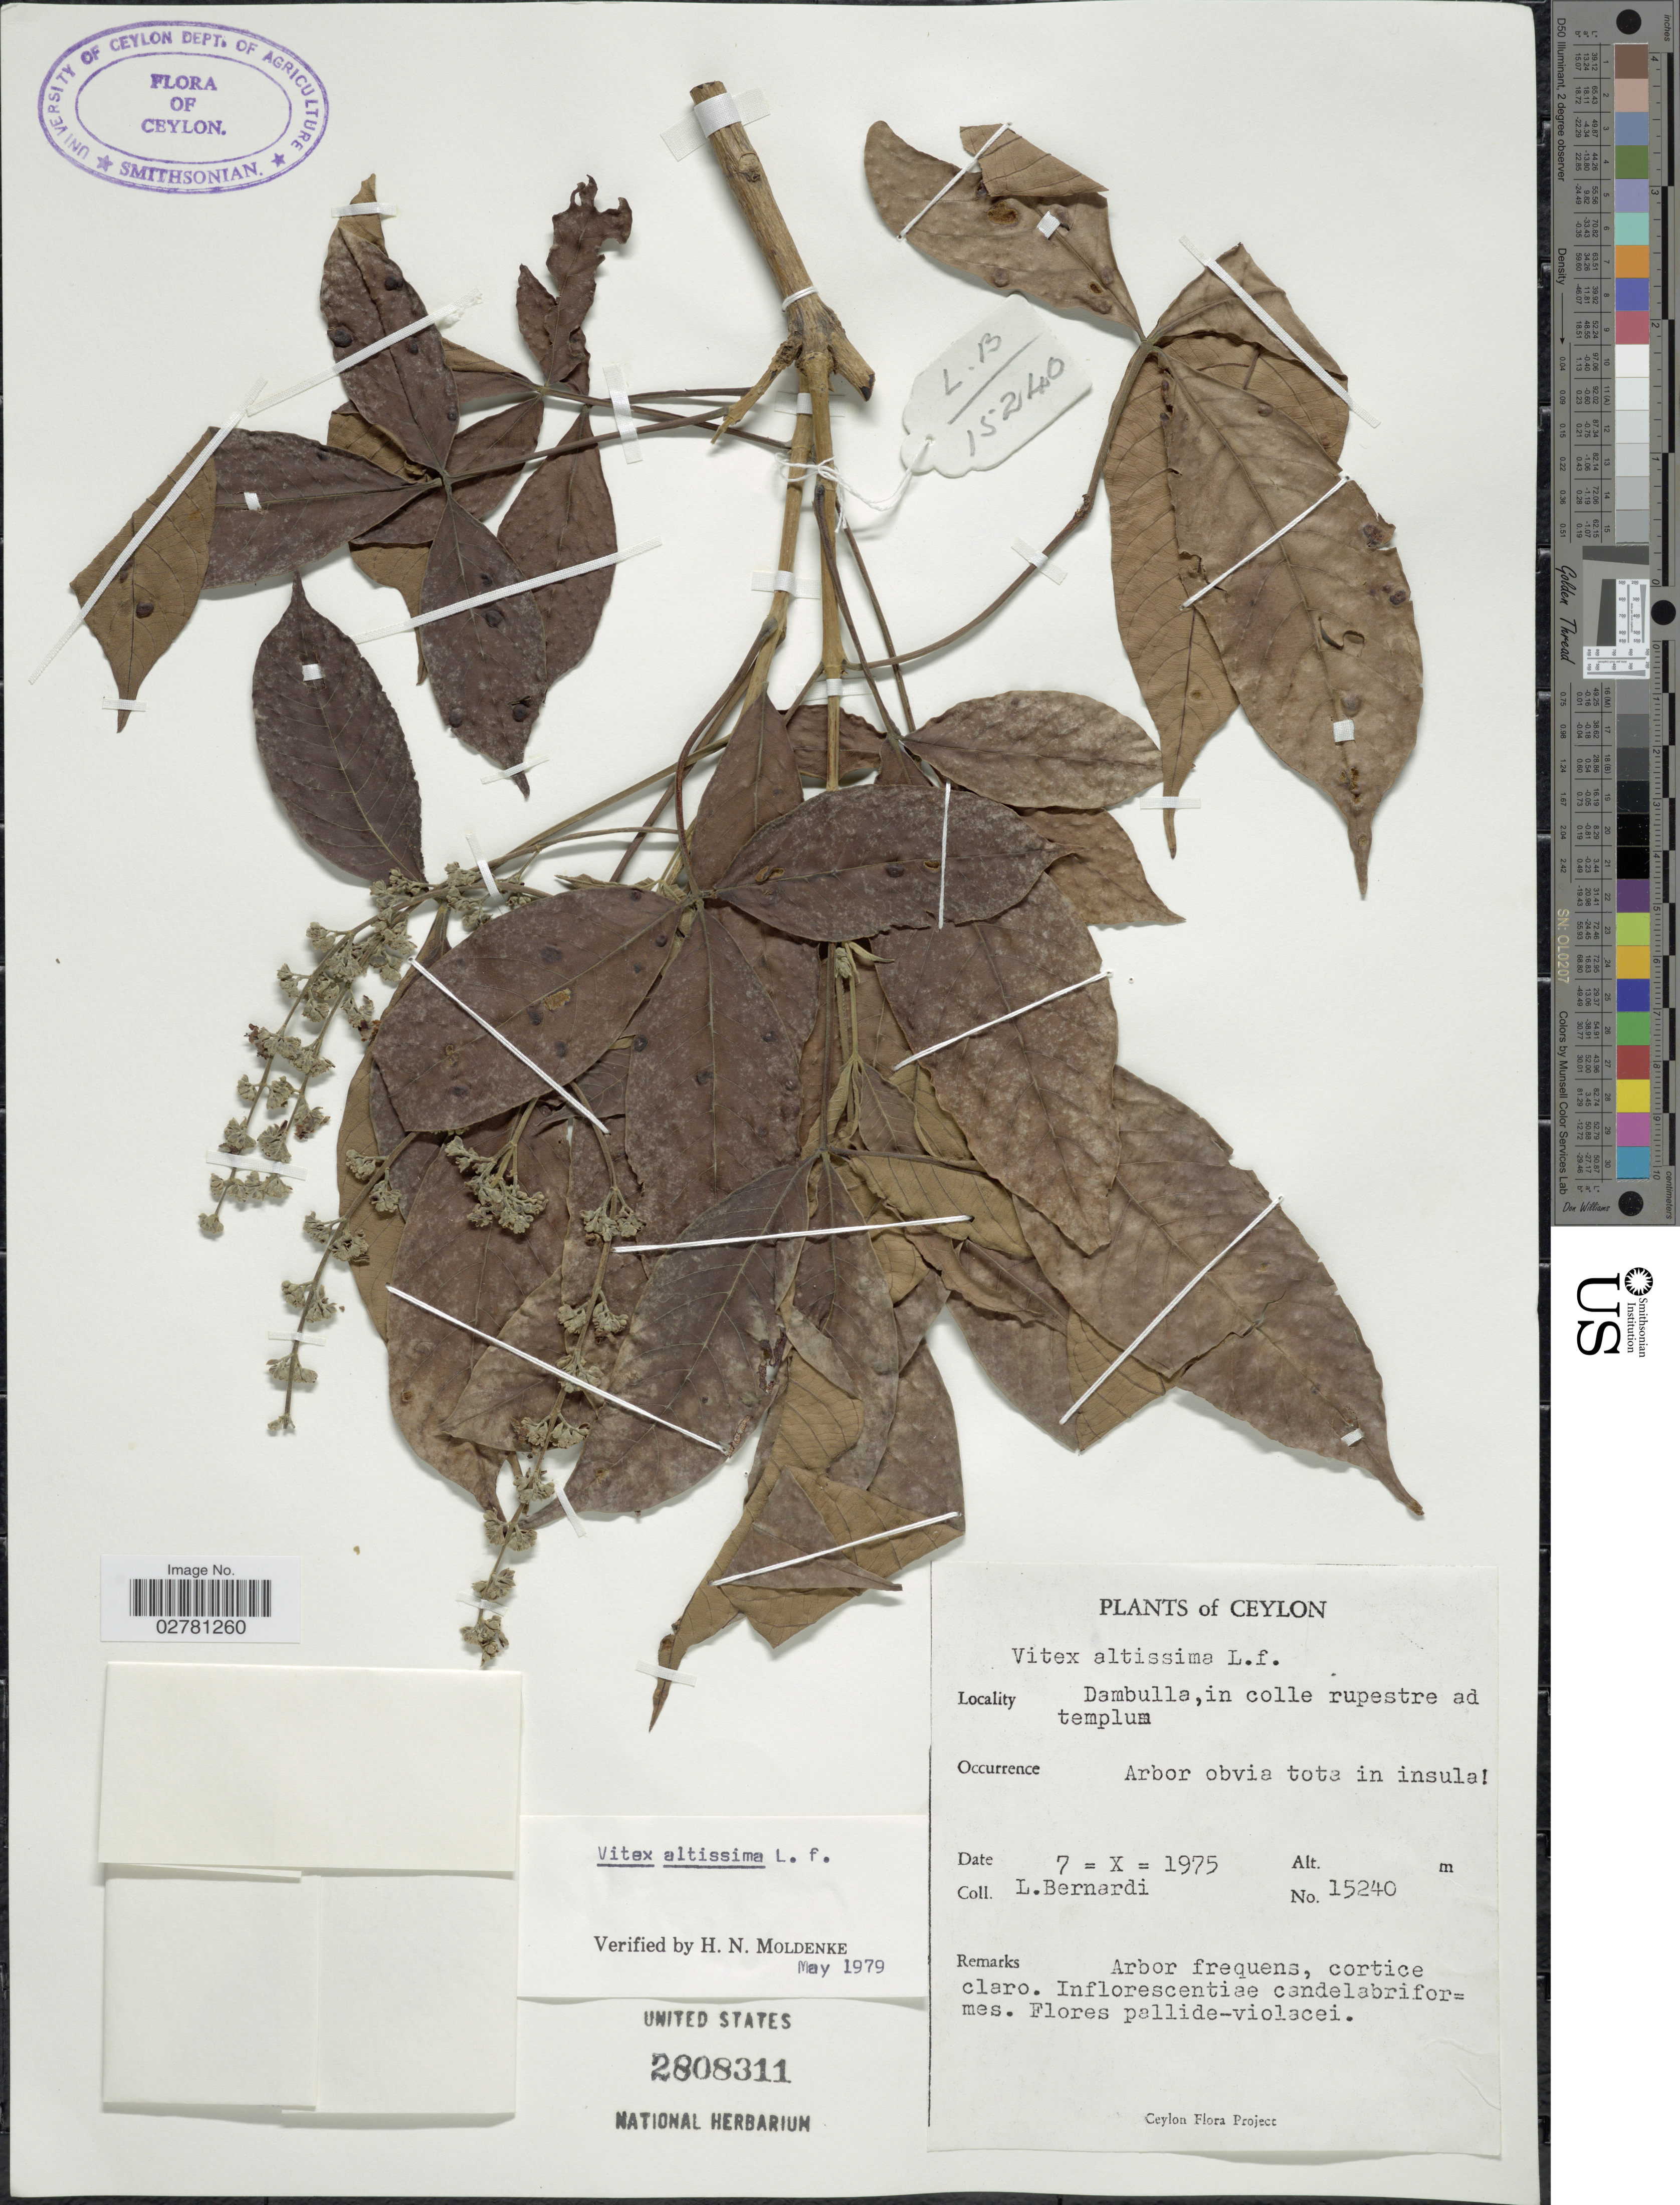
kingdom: Plantae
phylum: Tracheophyta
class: Magnoliopsida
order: Lamiales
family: Lamiaceae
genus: Vitex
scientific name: Vitex altissima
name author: L. f.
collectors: L. Bernardi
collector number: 15240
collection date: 1975-10-07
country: Sri Lanka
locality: Ceylon. Dambulla, in colle rupestre ad templum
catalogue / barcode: US 2808311